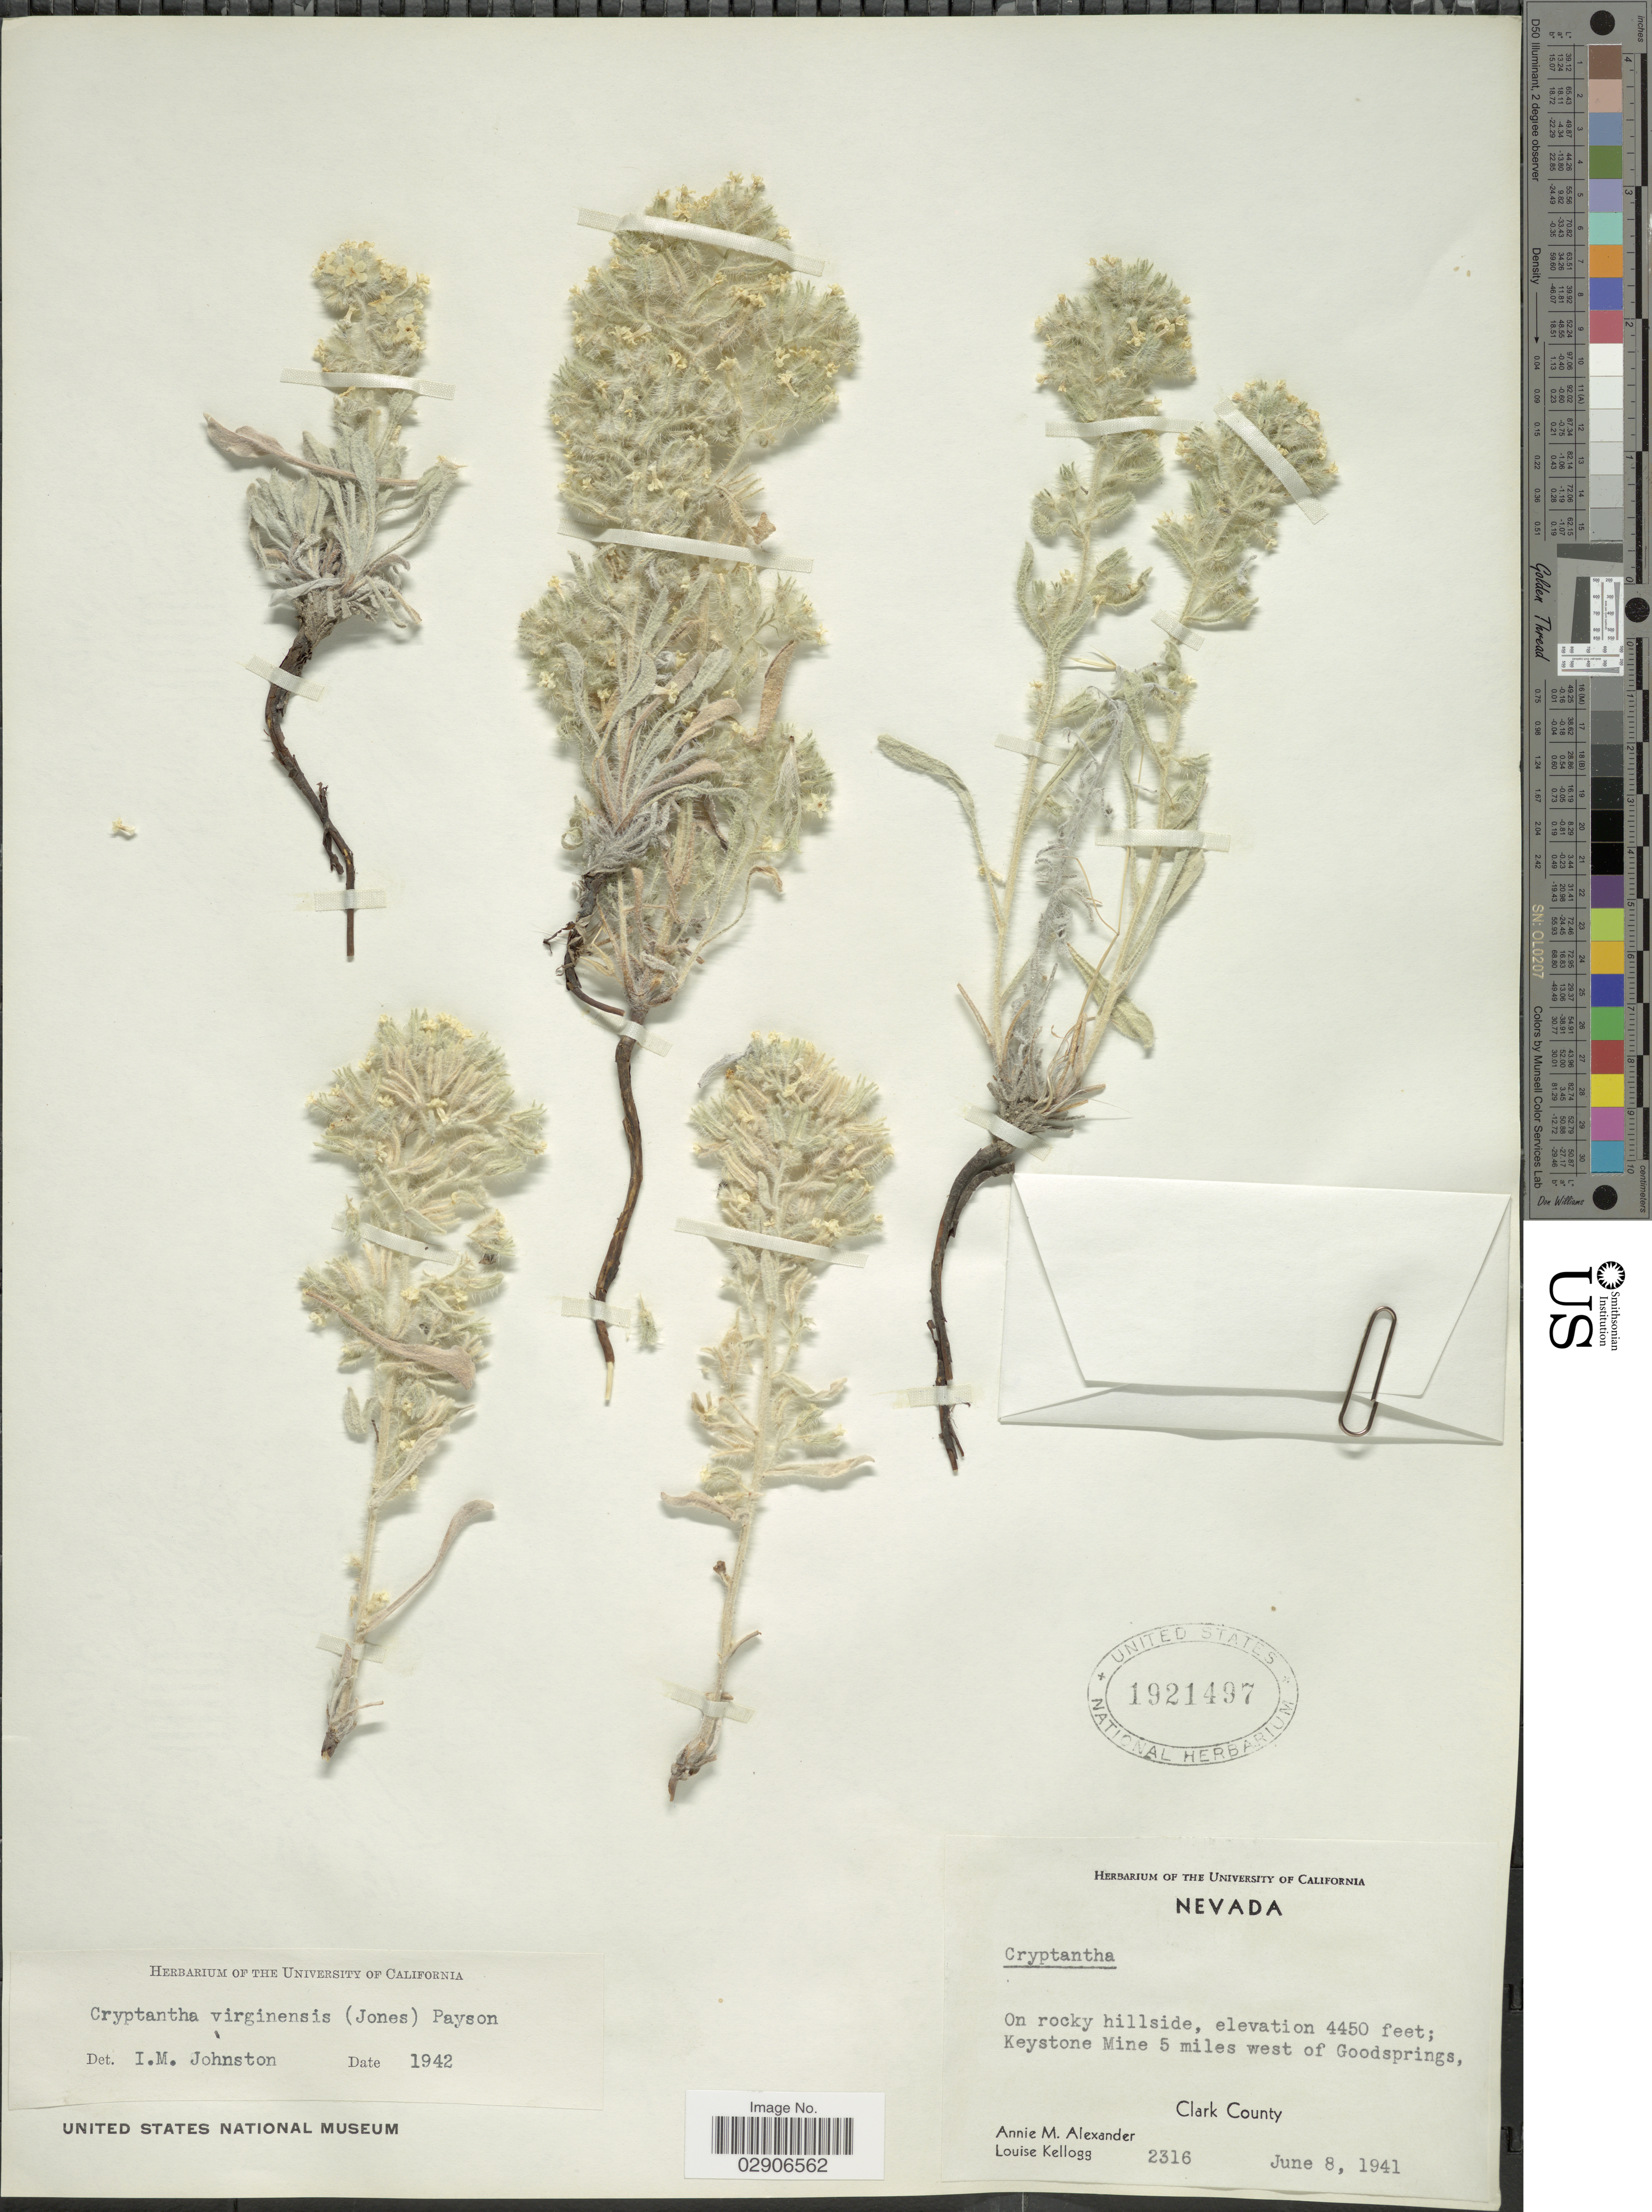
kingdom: Plantae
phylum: Tracheophyta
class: Magnoliopsida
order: Boraginales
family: Boraginaceae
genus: Oreocarya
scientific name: Oreocarya virginensis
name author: (M.E. Jones) J.F. Macbr.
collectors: A. M. Alexander & L. Kellogg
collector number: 2316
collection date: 1941-06-08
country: United States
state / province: Nevada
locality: On rocky hillside. Keystone Mine 5 miles west of Goodsprings. Clark County.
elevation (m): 1356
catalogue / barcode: US 1921497